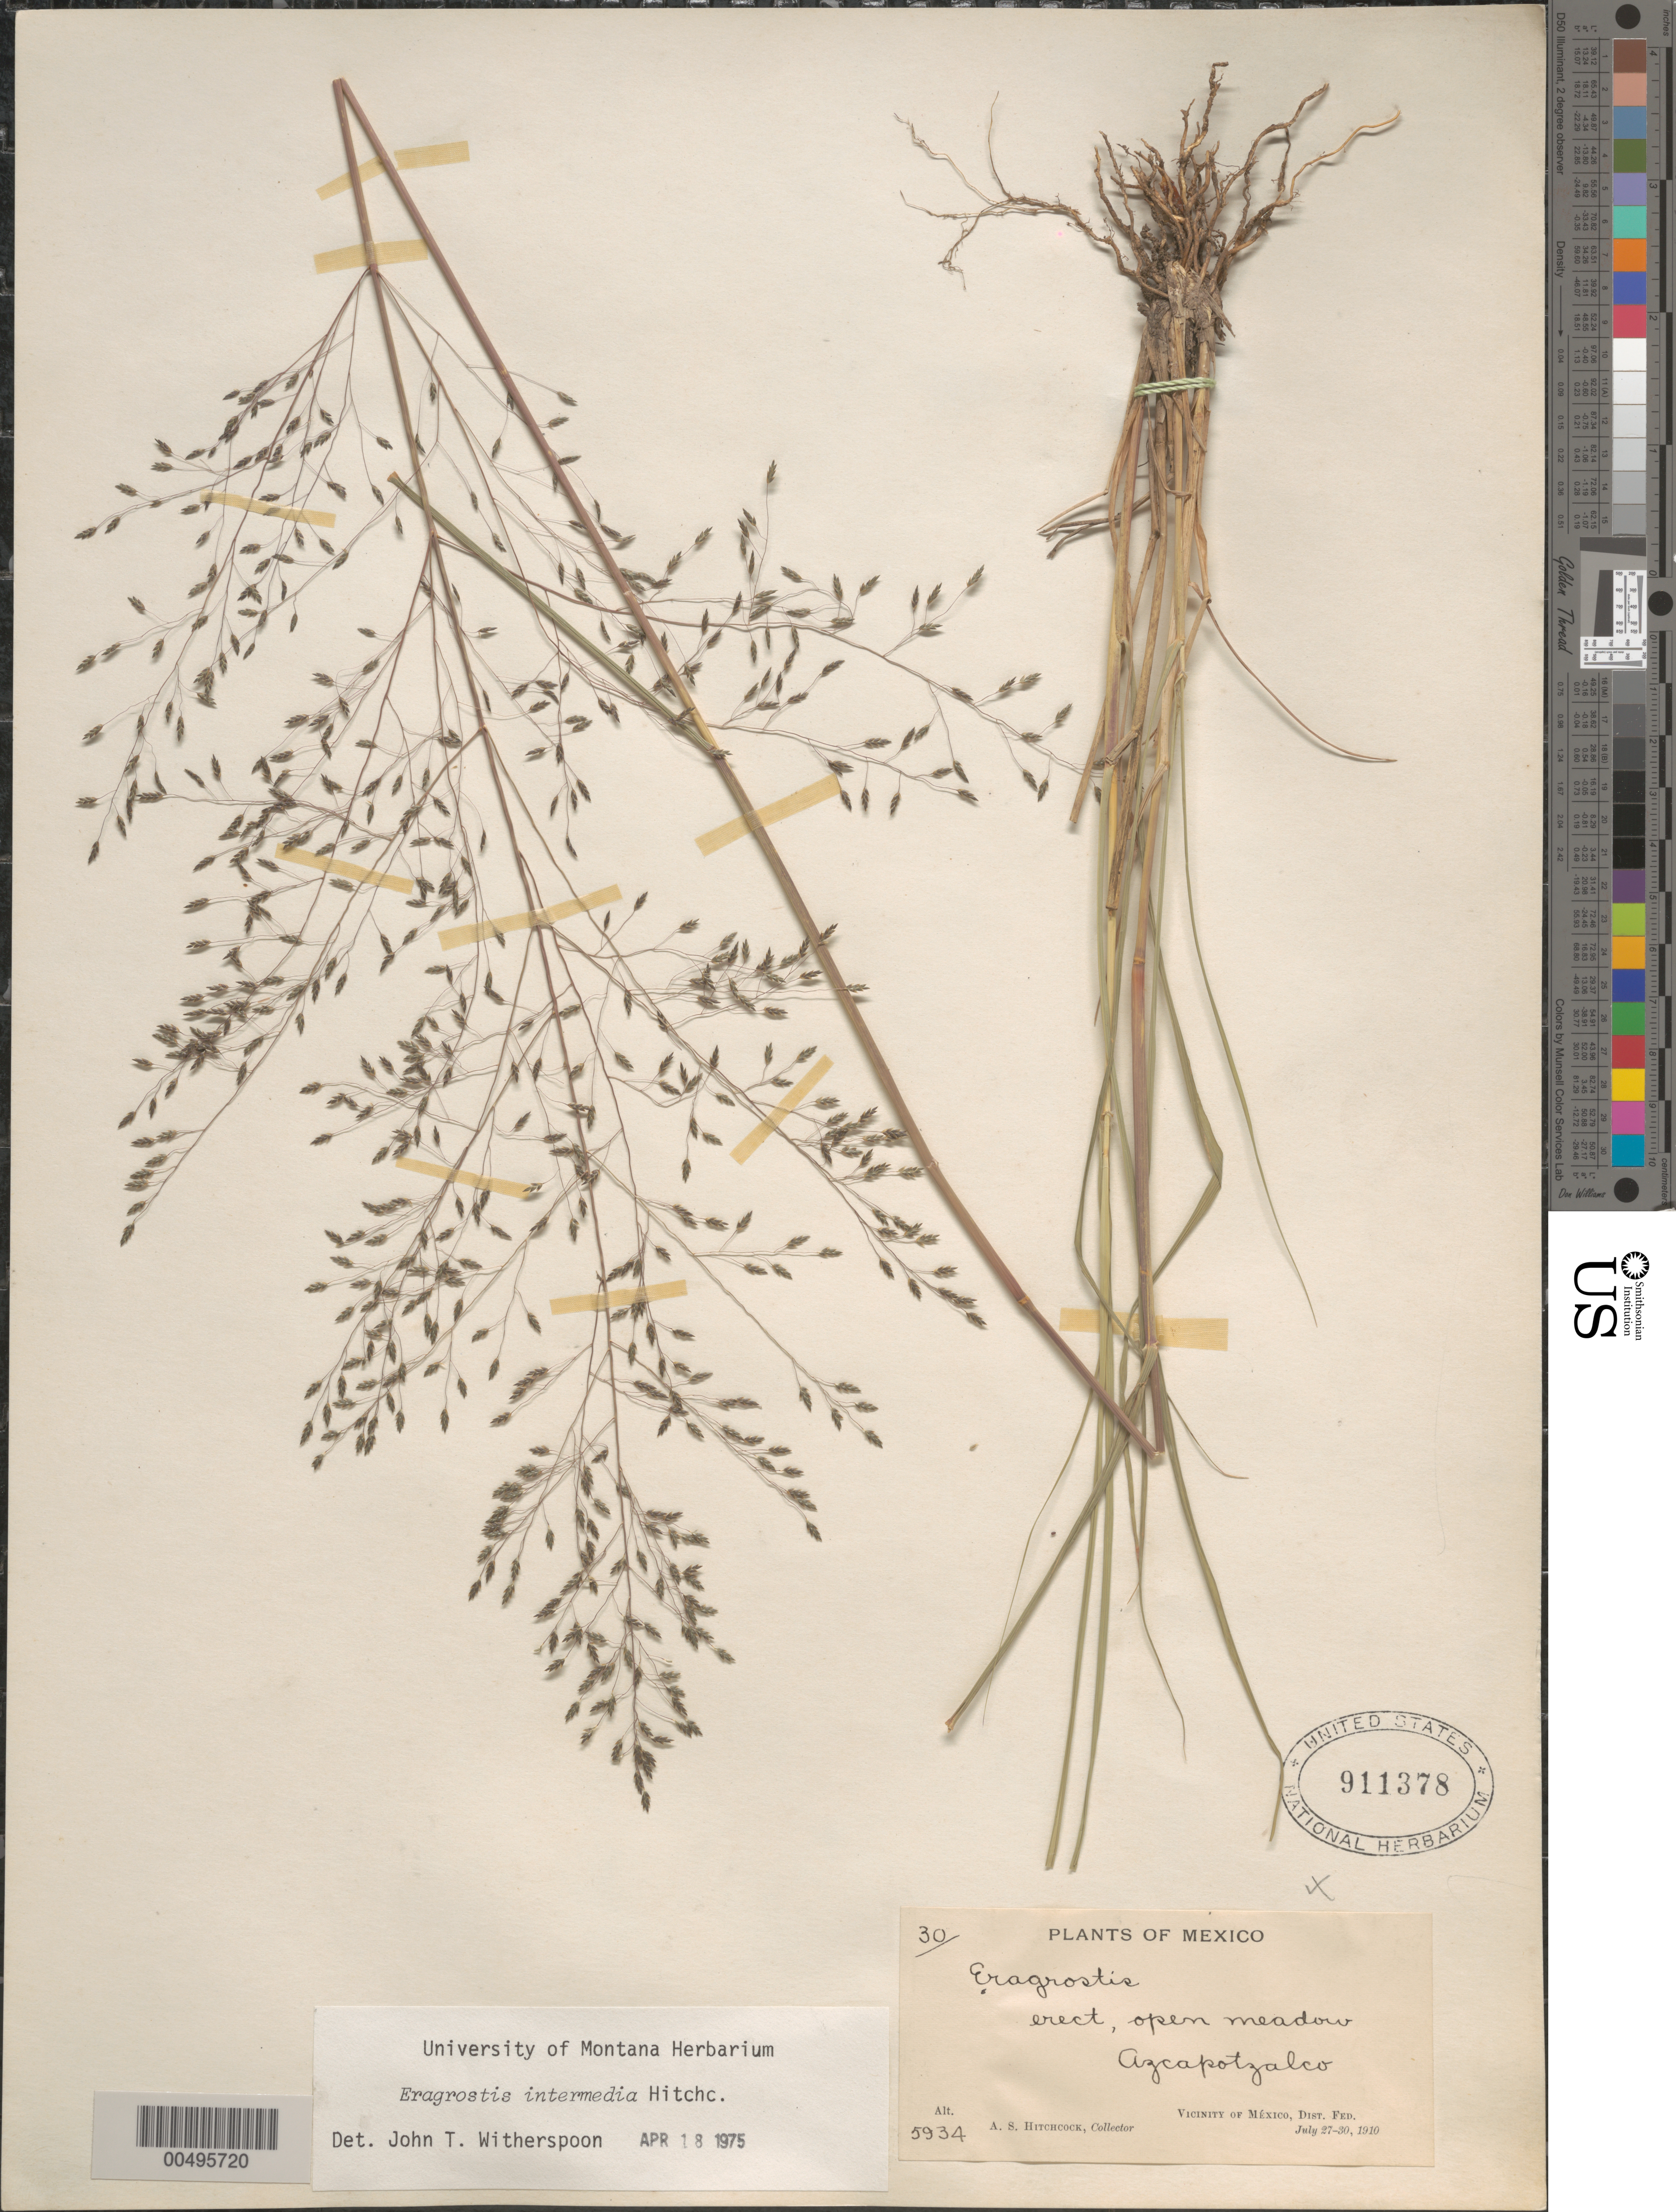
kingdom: Plantae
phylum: Tracheophyta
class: Liliopsida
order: Poales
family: Poaceae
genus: Eragrostis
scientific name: Eragrostis intermedia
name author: Hitchc.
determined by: Witherspoon, John T.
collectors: A. S. Hitchcock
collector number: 5934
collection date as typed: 27 Jul 1910 to 30 Jul 1910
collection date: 1910-07-27/1910-07-30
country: Mexico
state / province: Distrito Federal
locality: Vicinity of Mexico, Azcapotzalco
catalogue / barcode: US 911378